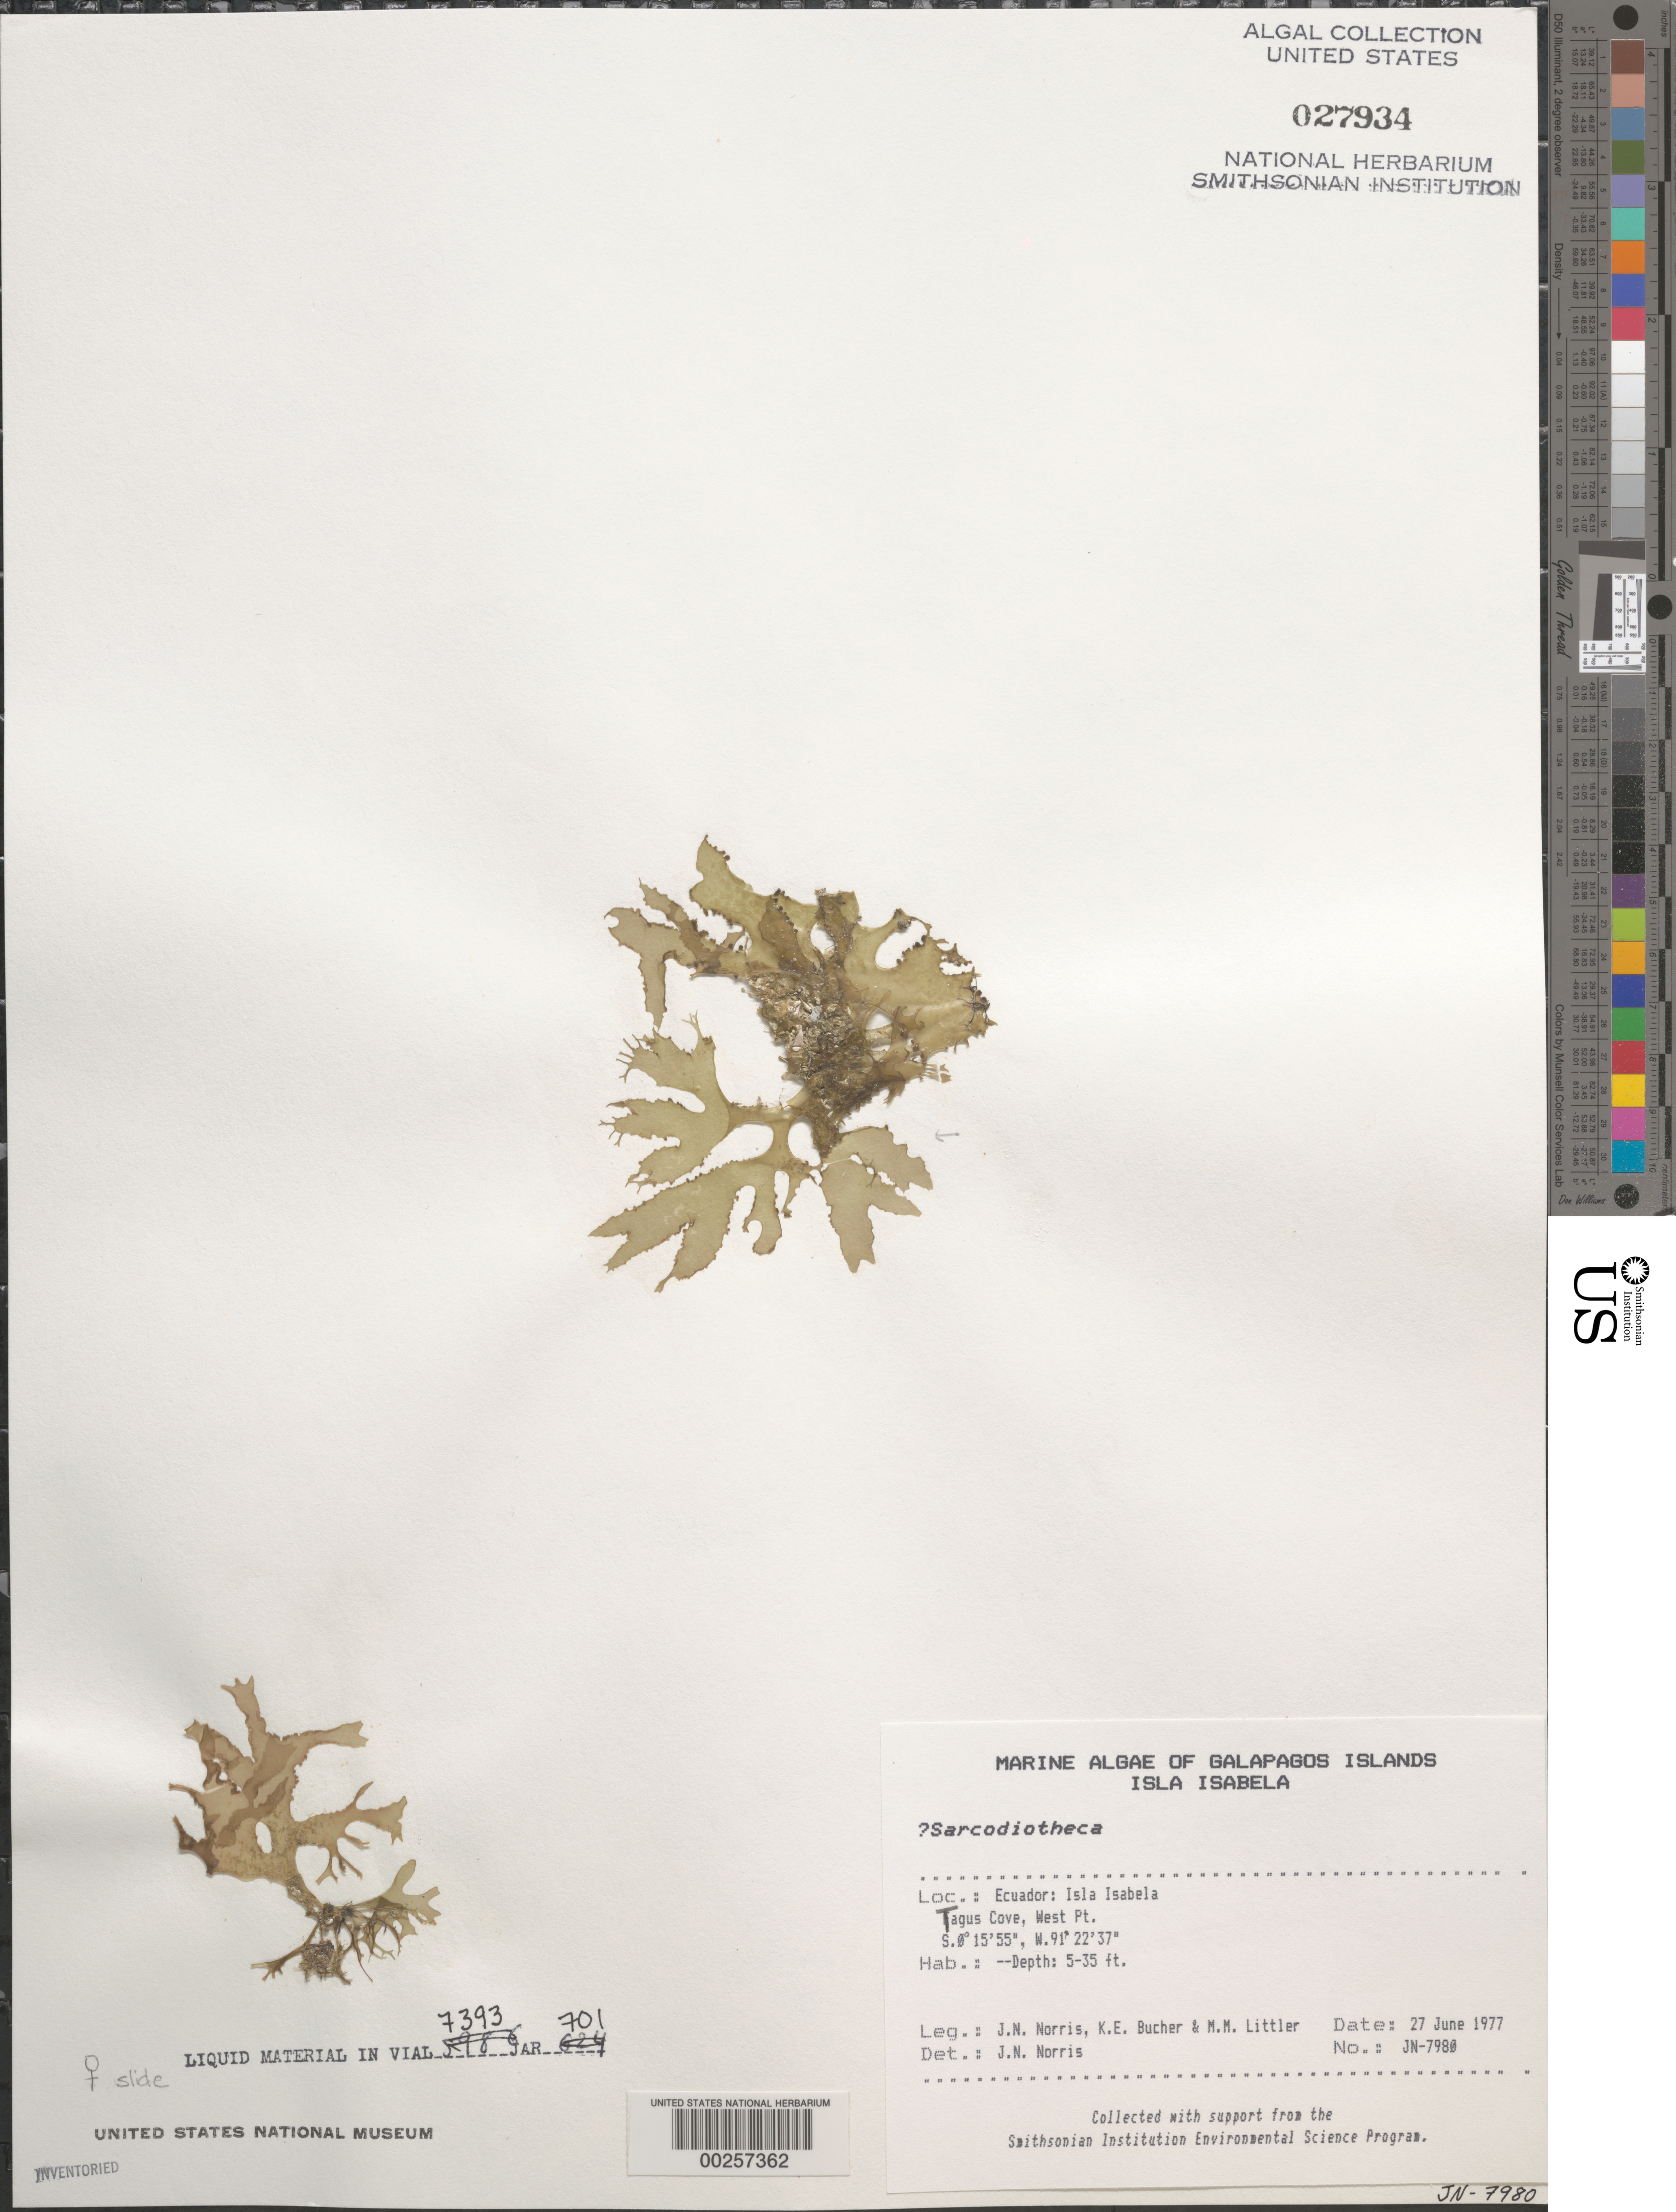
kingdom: Plantae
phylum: Rhodophyta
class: Florideophyceae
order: Gigartinales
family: Solieriaceae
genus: Sarcodiotheca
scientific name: Sarcodiotheca sp.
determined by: Norris, James N.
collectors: J. N. Norris, K. E. Bucher & M. M. Littler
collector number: JN-7980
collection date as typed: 27 Jun 1977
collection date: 1977-06-27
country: Ecuador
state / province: Colón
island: Isabela [Albemarle]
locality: Tagus Cove, West Point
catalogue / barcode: US 27934